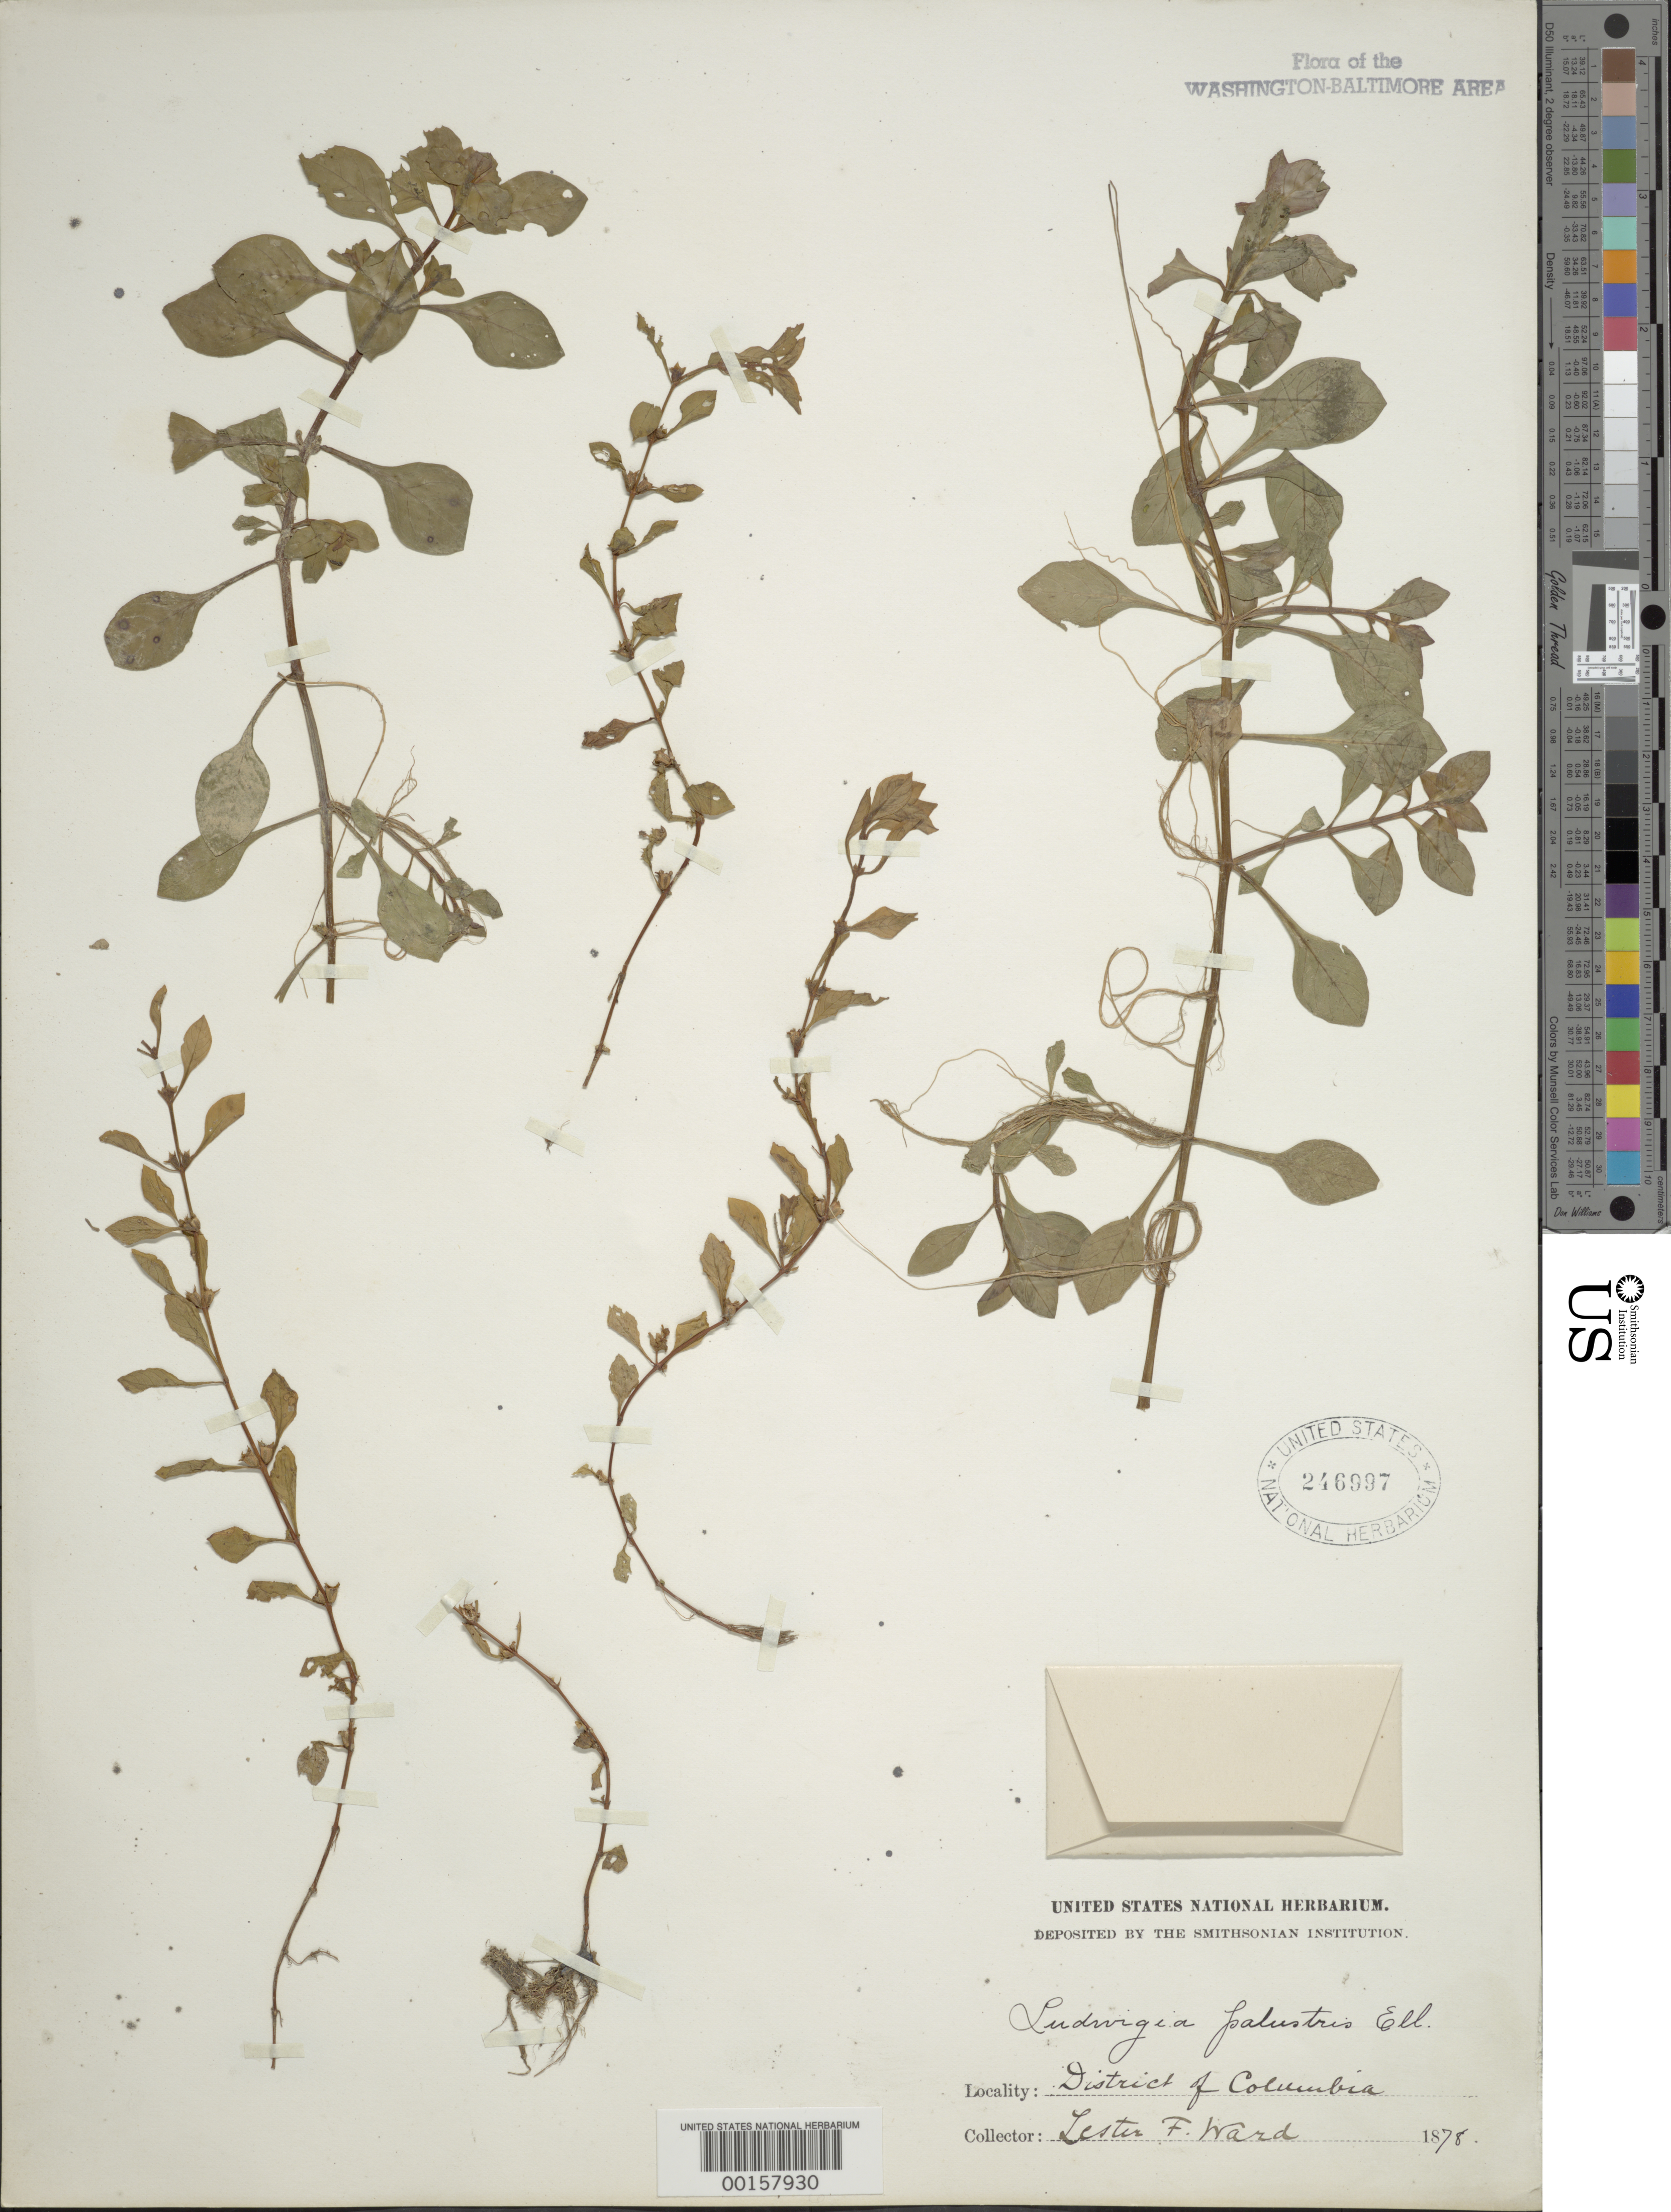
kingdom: Plantae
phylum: Tracheophyta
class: Magnoliopsida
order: Myrtales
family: Onagraceae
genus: Ludwigia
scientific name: Ludwigia palustris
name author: (L.) Elliott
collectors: L. F. Ward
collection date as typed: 1878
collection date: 1878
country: United States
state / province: District of Columbia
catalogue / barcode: US 246997